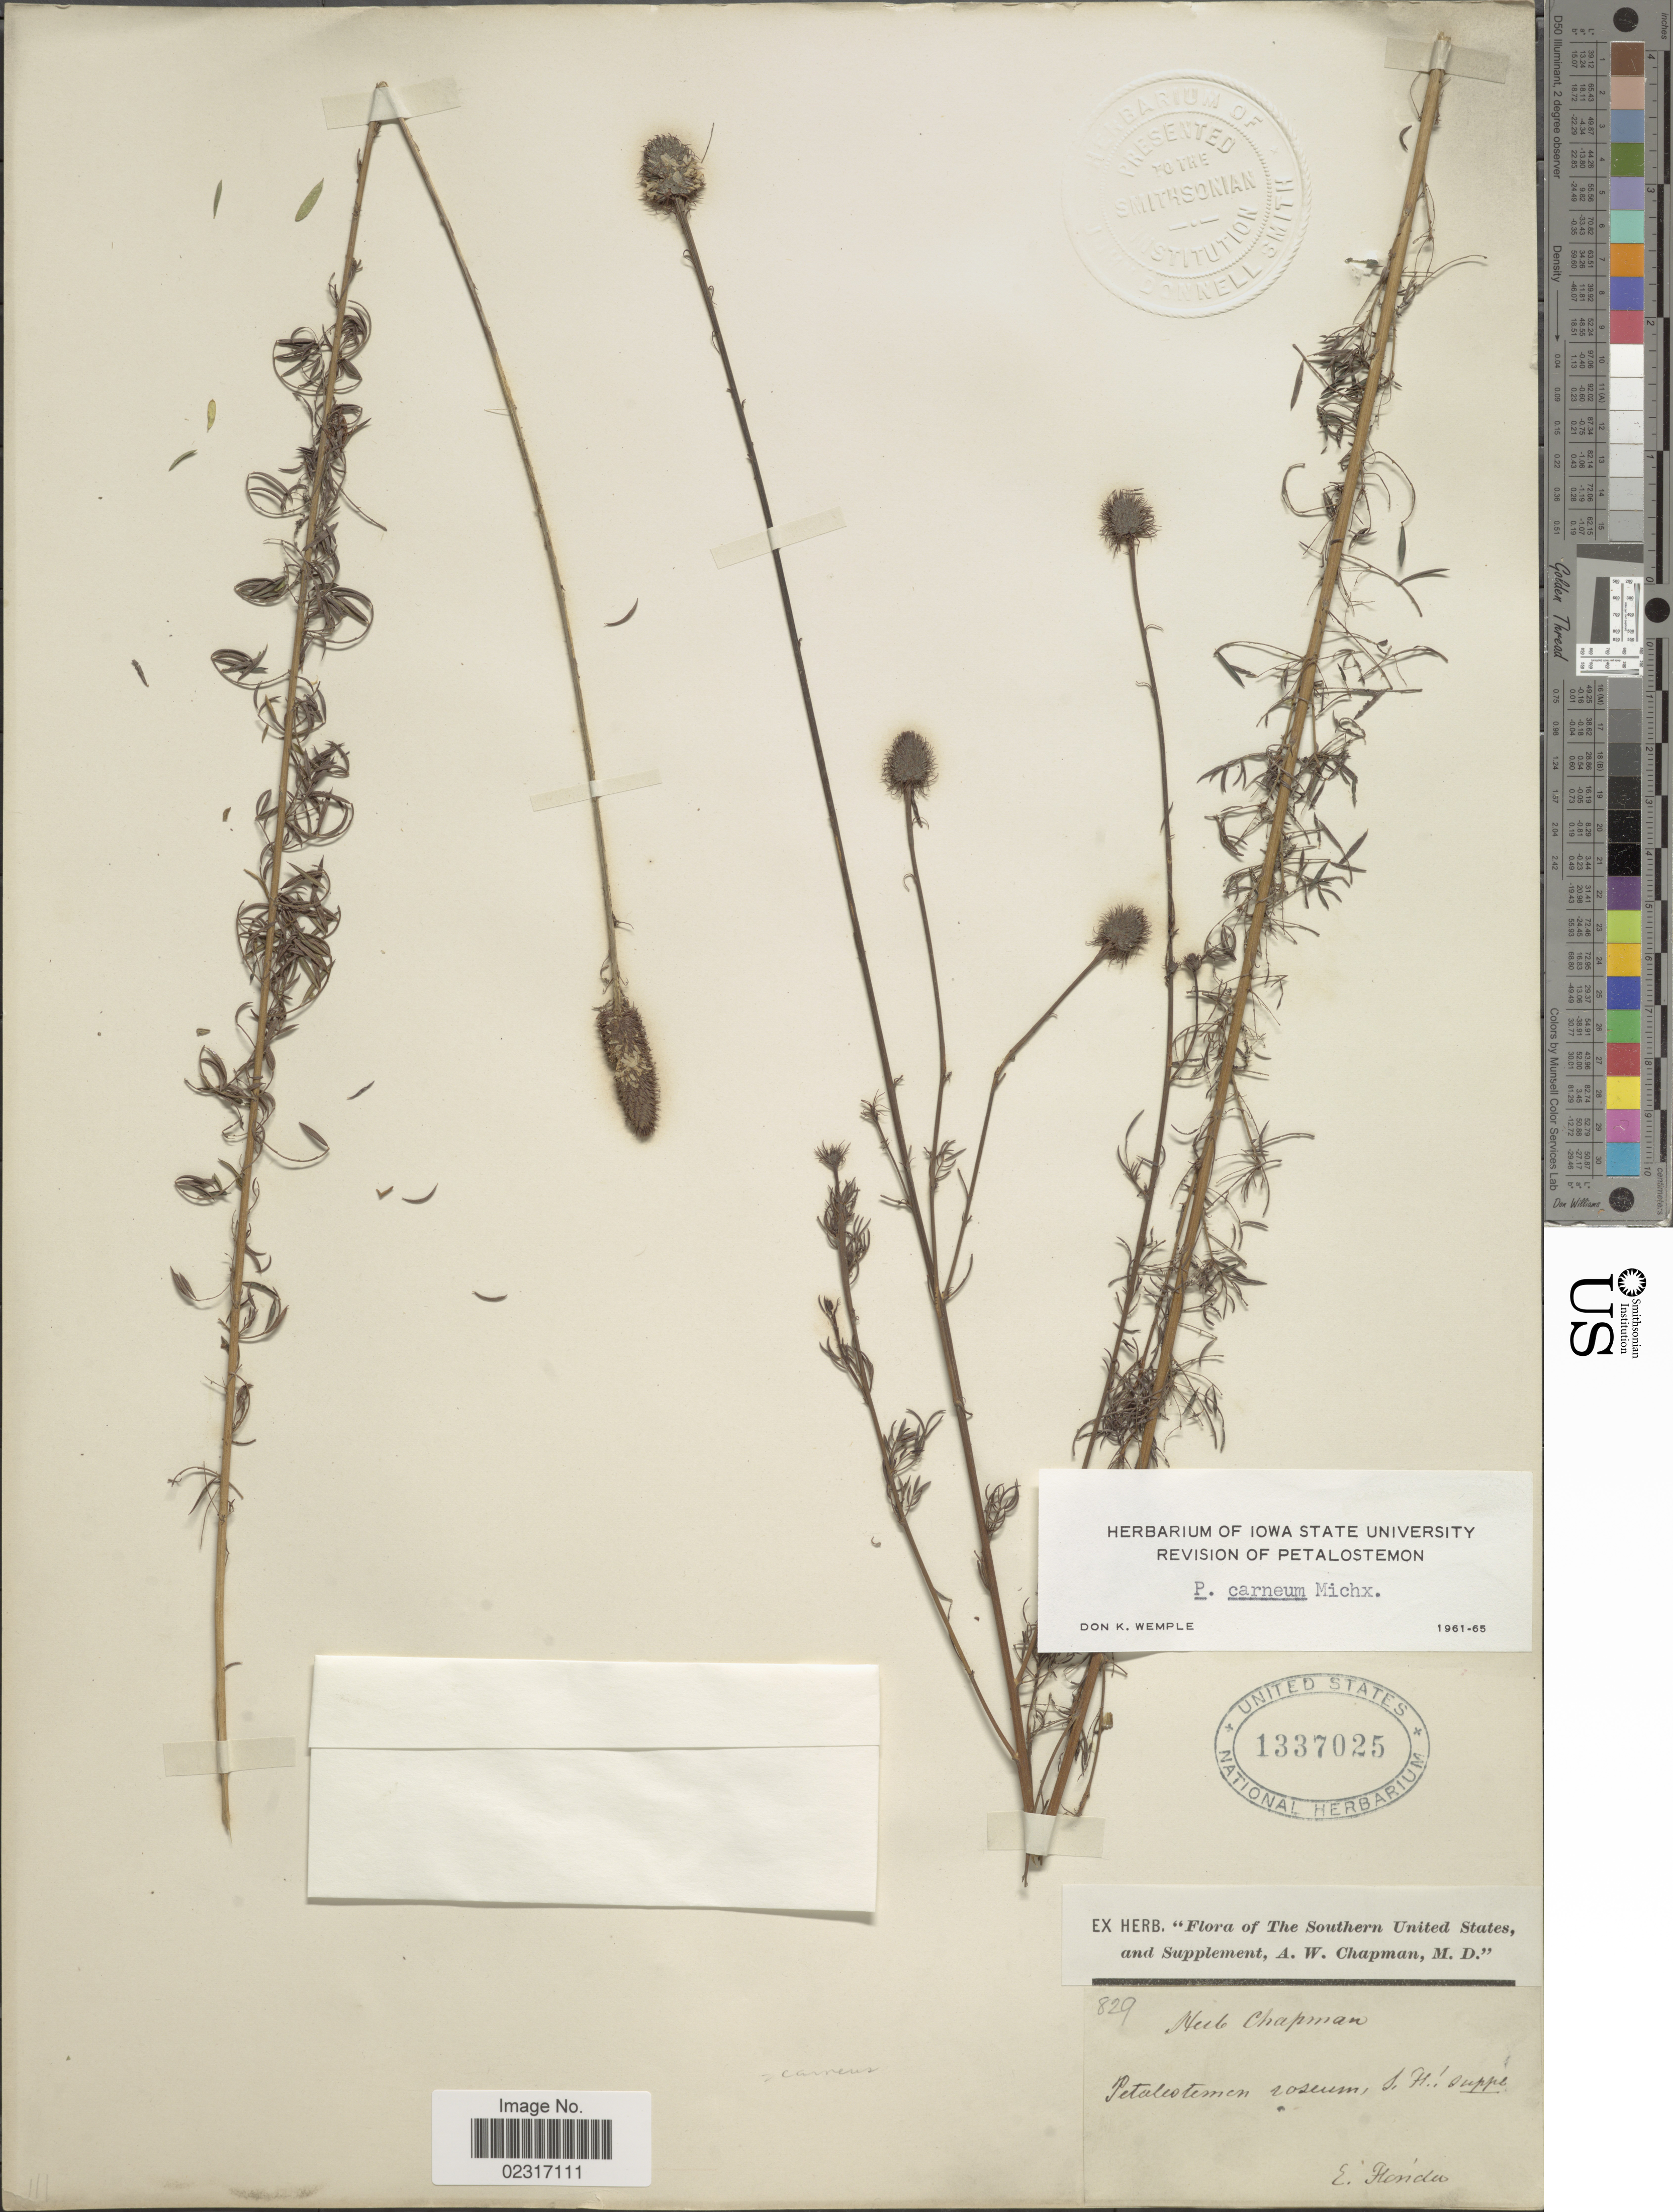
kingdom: Plantae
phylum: Tracheophyta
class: Magnoliopsida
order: Fabales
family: Fabaceae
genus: Dalea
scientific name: Dalea carnea var. carnea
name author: (Michx.) Poir.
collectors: ex herb. A.W. Chapman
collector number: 829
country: United States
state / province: Florida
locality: The Southern United States. E. Florida.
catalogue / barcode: US 1337025